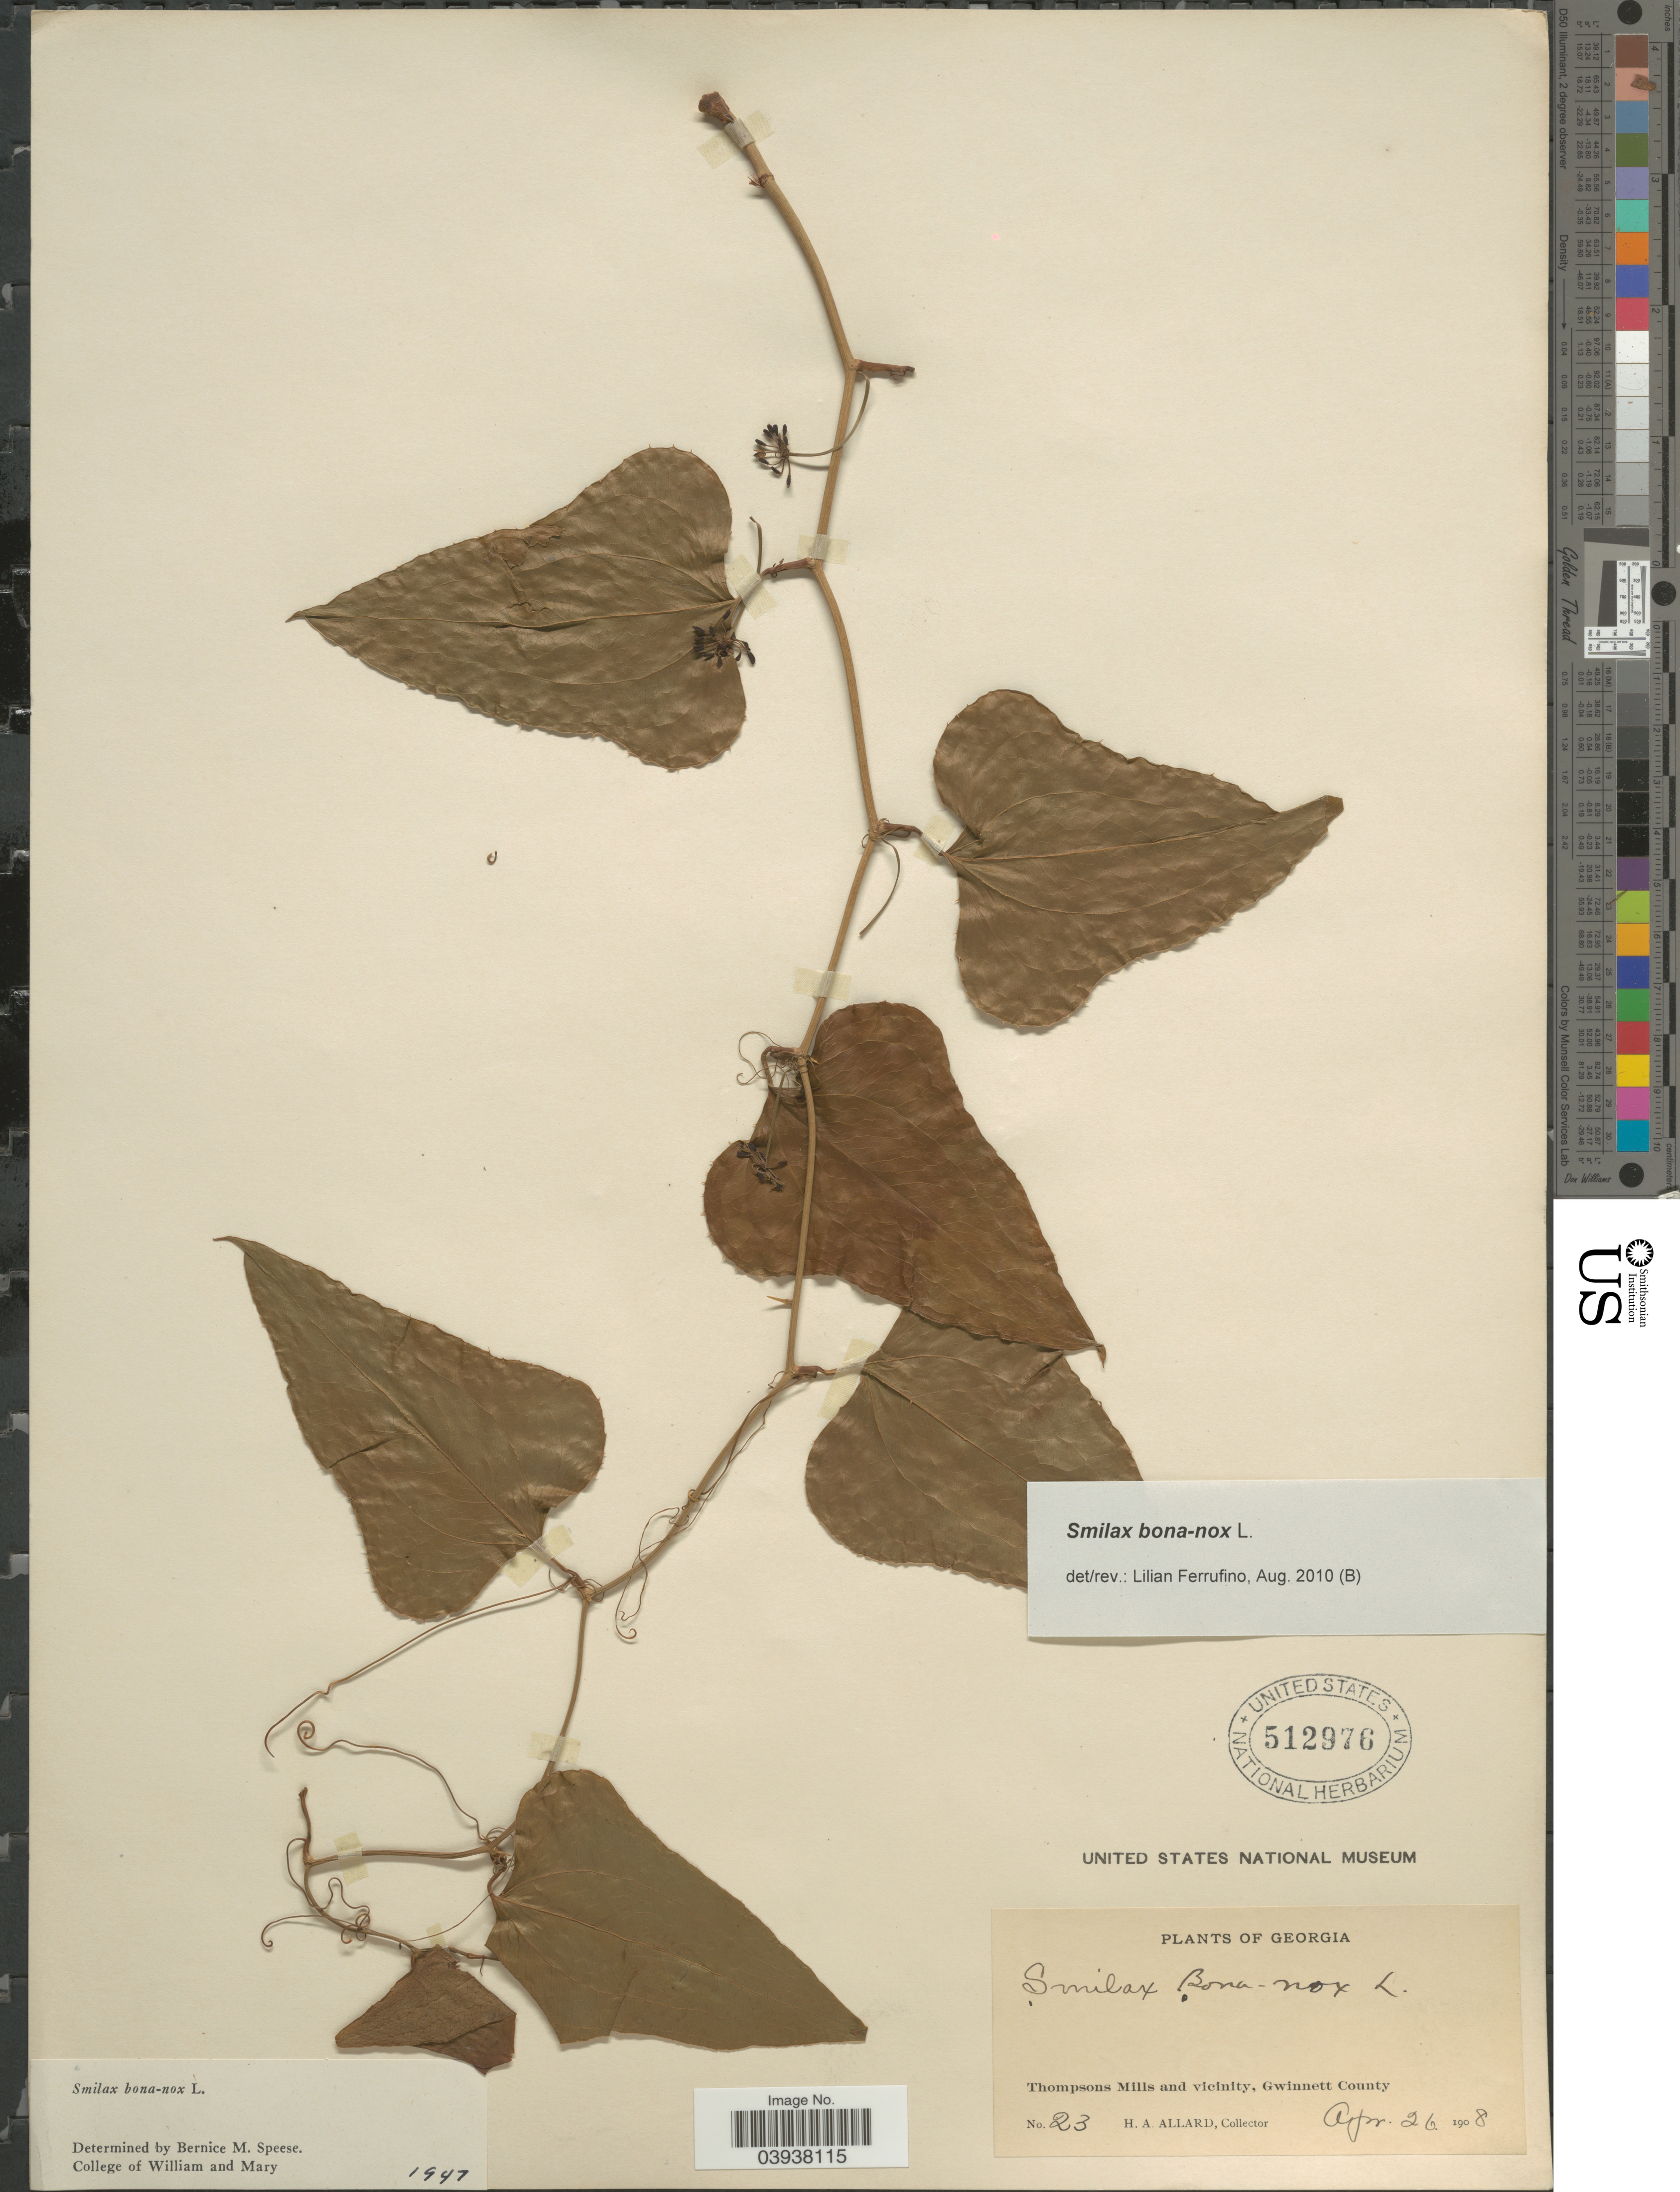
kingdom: Plantae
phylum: Tracheophyta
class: Liliopsida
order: Liliales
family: Smilacaceae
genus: Smilax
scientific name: Smilax bona-nox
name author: L.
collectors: H. A. Allard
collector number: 23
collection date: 1908-04-26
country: United States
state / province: Georgia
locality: Thompsons Mills and vicinity, Gwinnett County.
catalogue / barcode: US 512976